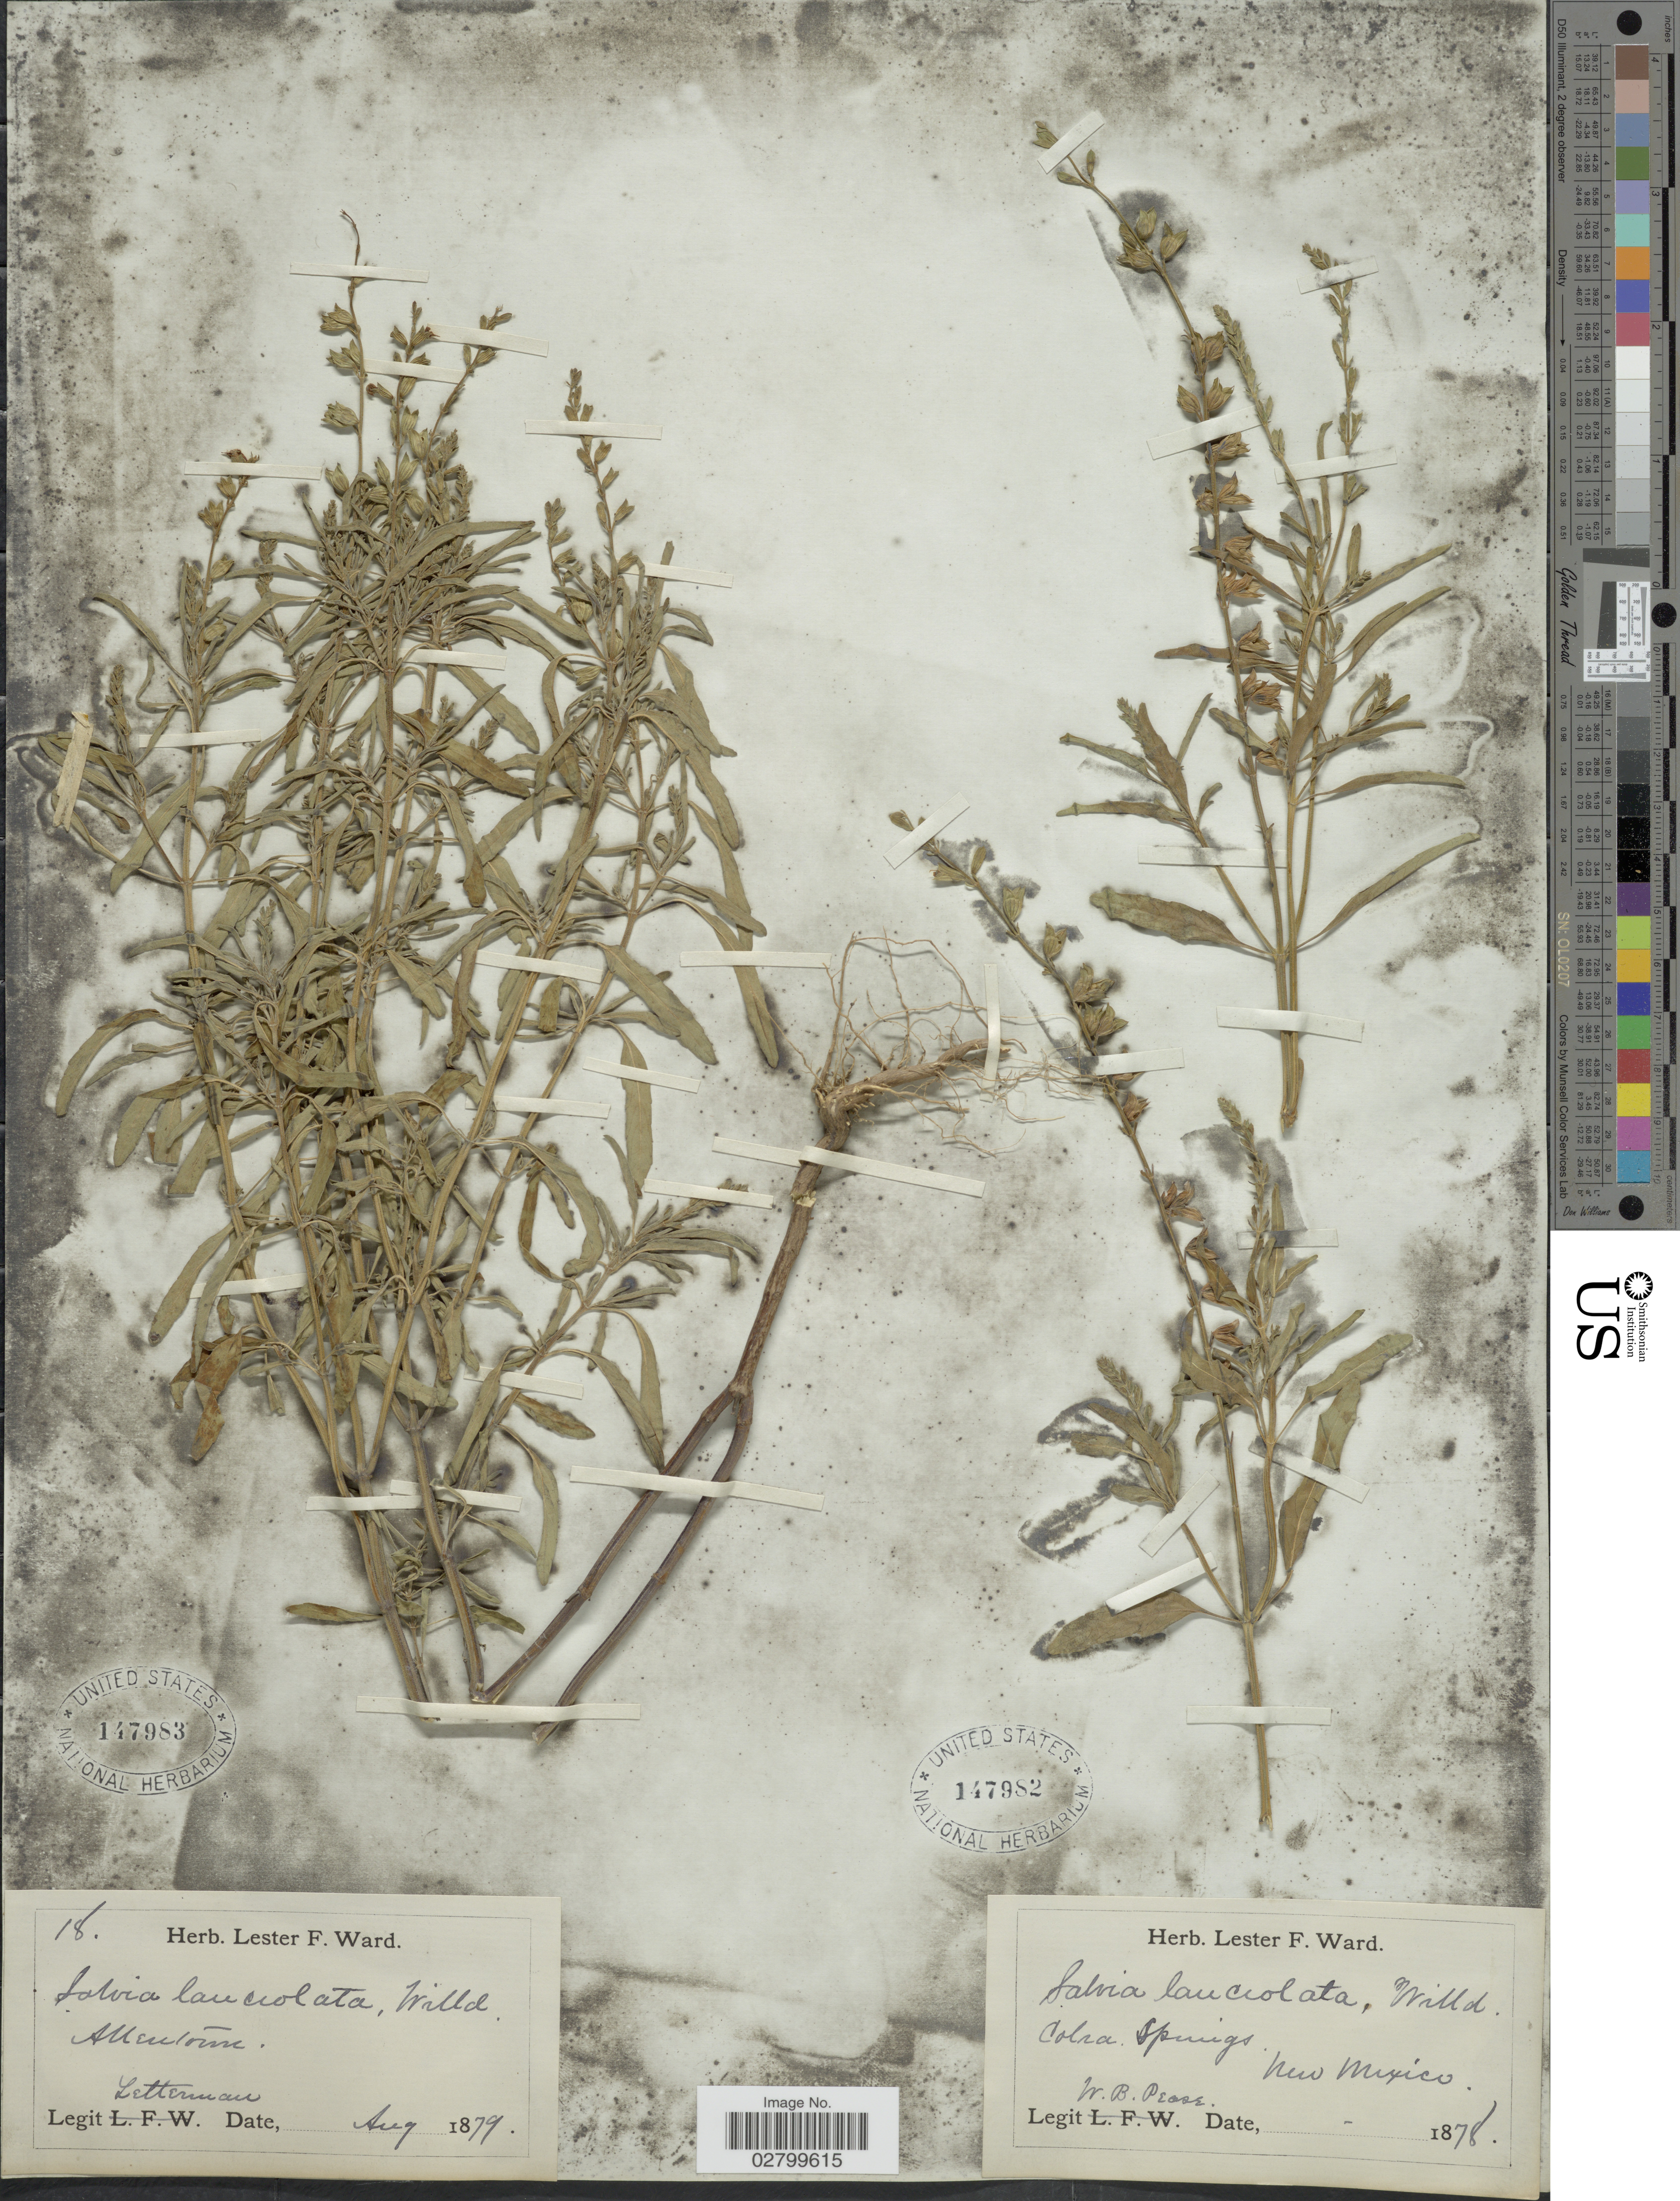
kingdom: Plantae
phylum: Tracheophyta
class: Magnoliopsida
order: Lamiales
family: Lamiaceae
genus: Salvia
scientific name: Salvia lanceolata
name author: Brouss.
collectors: Letterman, --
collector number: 18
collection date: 1879-08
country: United States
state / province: New Mexico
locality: Colra. Springs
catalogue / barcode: US 147983-2